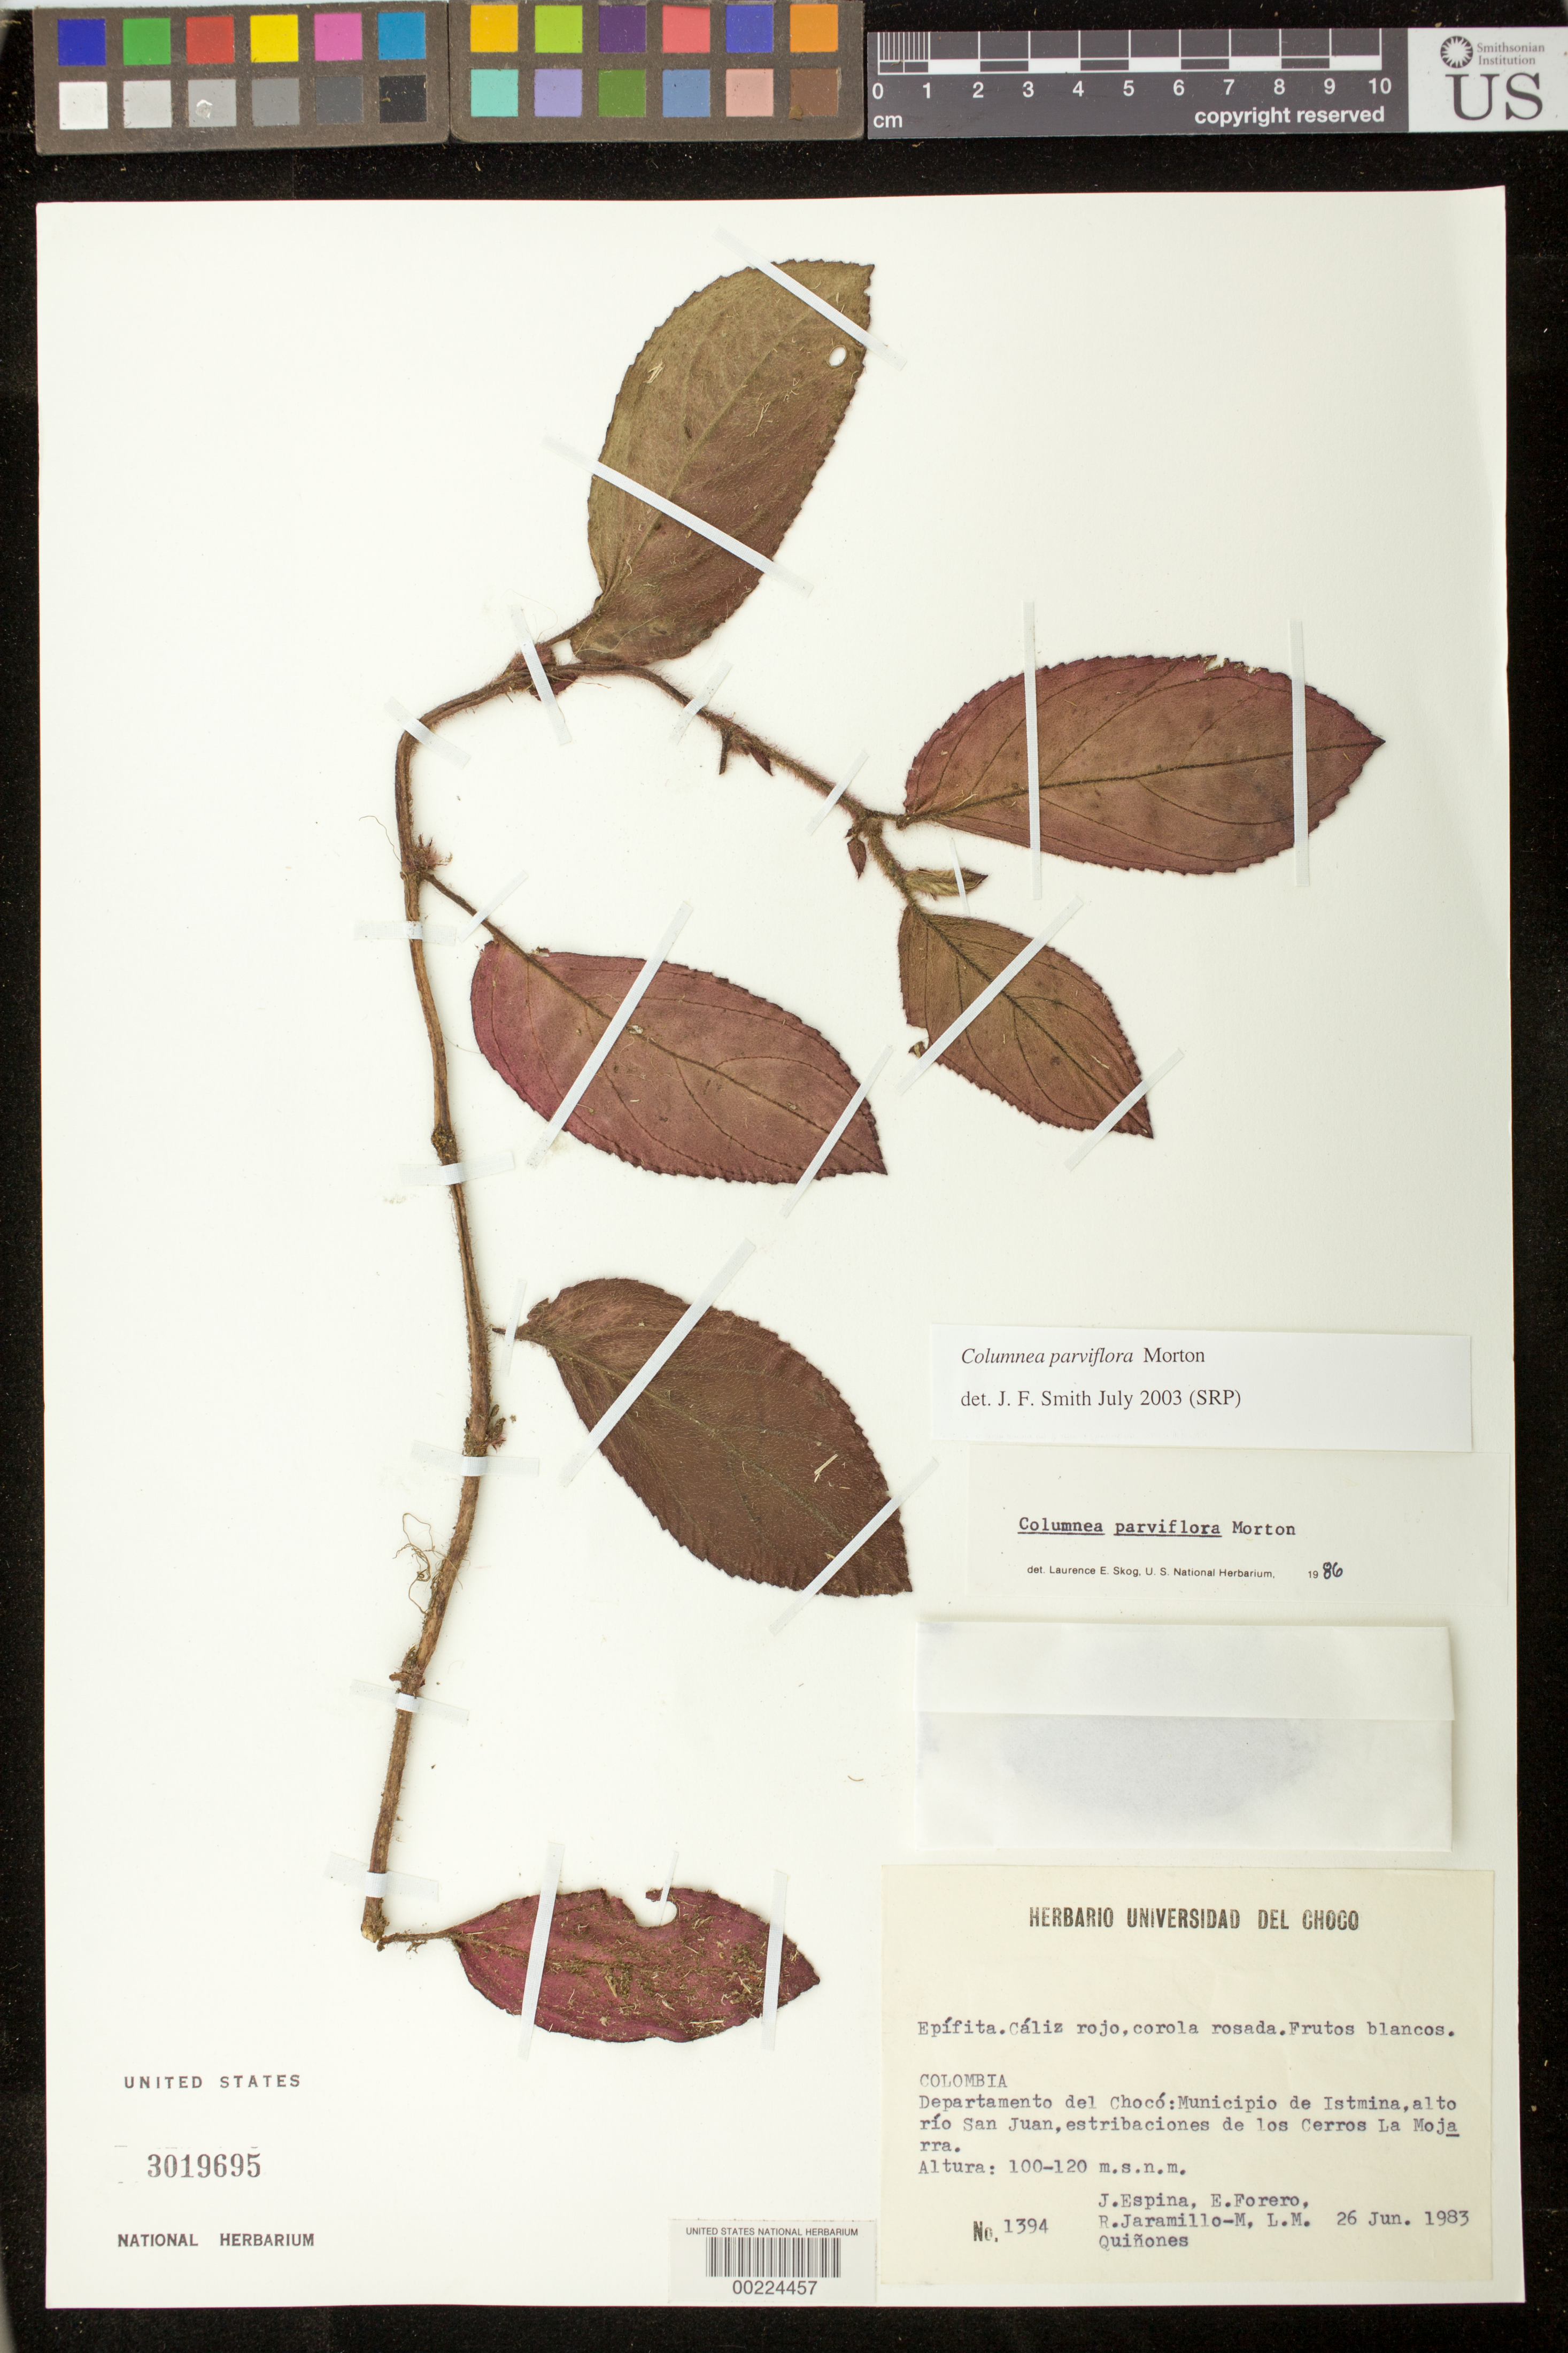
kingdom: Plantae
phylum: Tracheophyta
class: Magnoliopsida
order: Lamiales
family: Gesneriaceae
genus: Columnea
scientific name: Columnea herthae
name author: Mansf.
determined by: Clark, J. L.; Skog, Laurence E.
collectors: J. Espina, E. Forero, R. Jaramillo M. & L. Quiñones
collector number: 1394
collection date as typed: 26 Jun 1983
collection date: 1983-06-26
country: Colombia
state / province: Chocó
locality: Mpio. of Istmina, Alto Rio San Juan, spur of Cerros la Mojarra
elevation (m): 100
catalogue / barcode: US 3019695